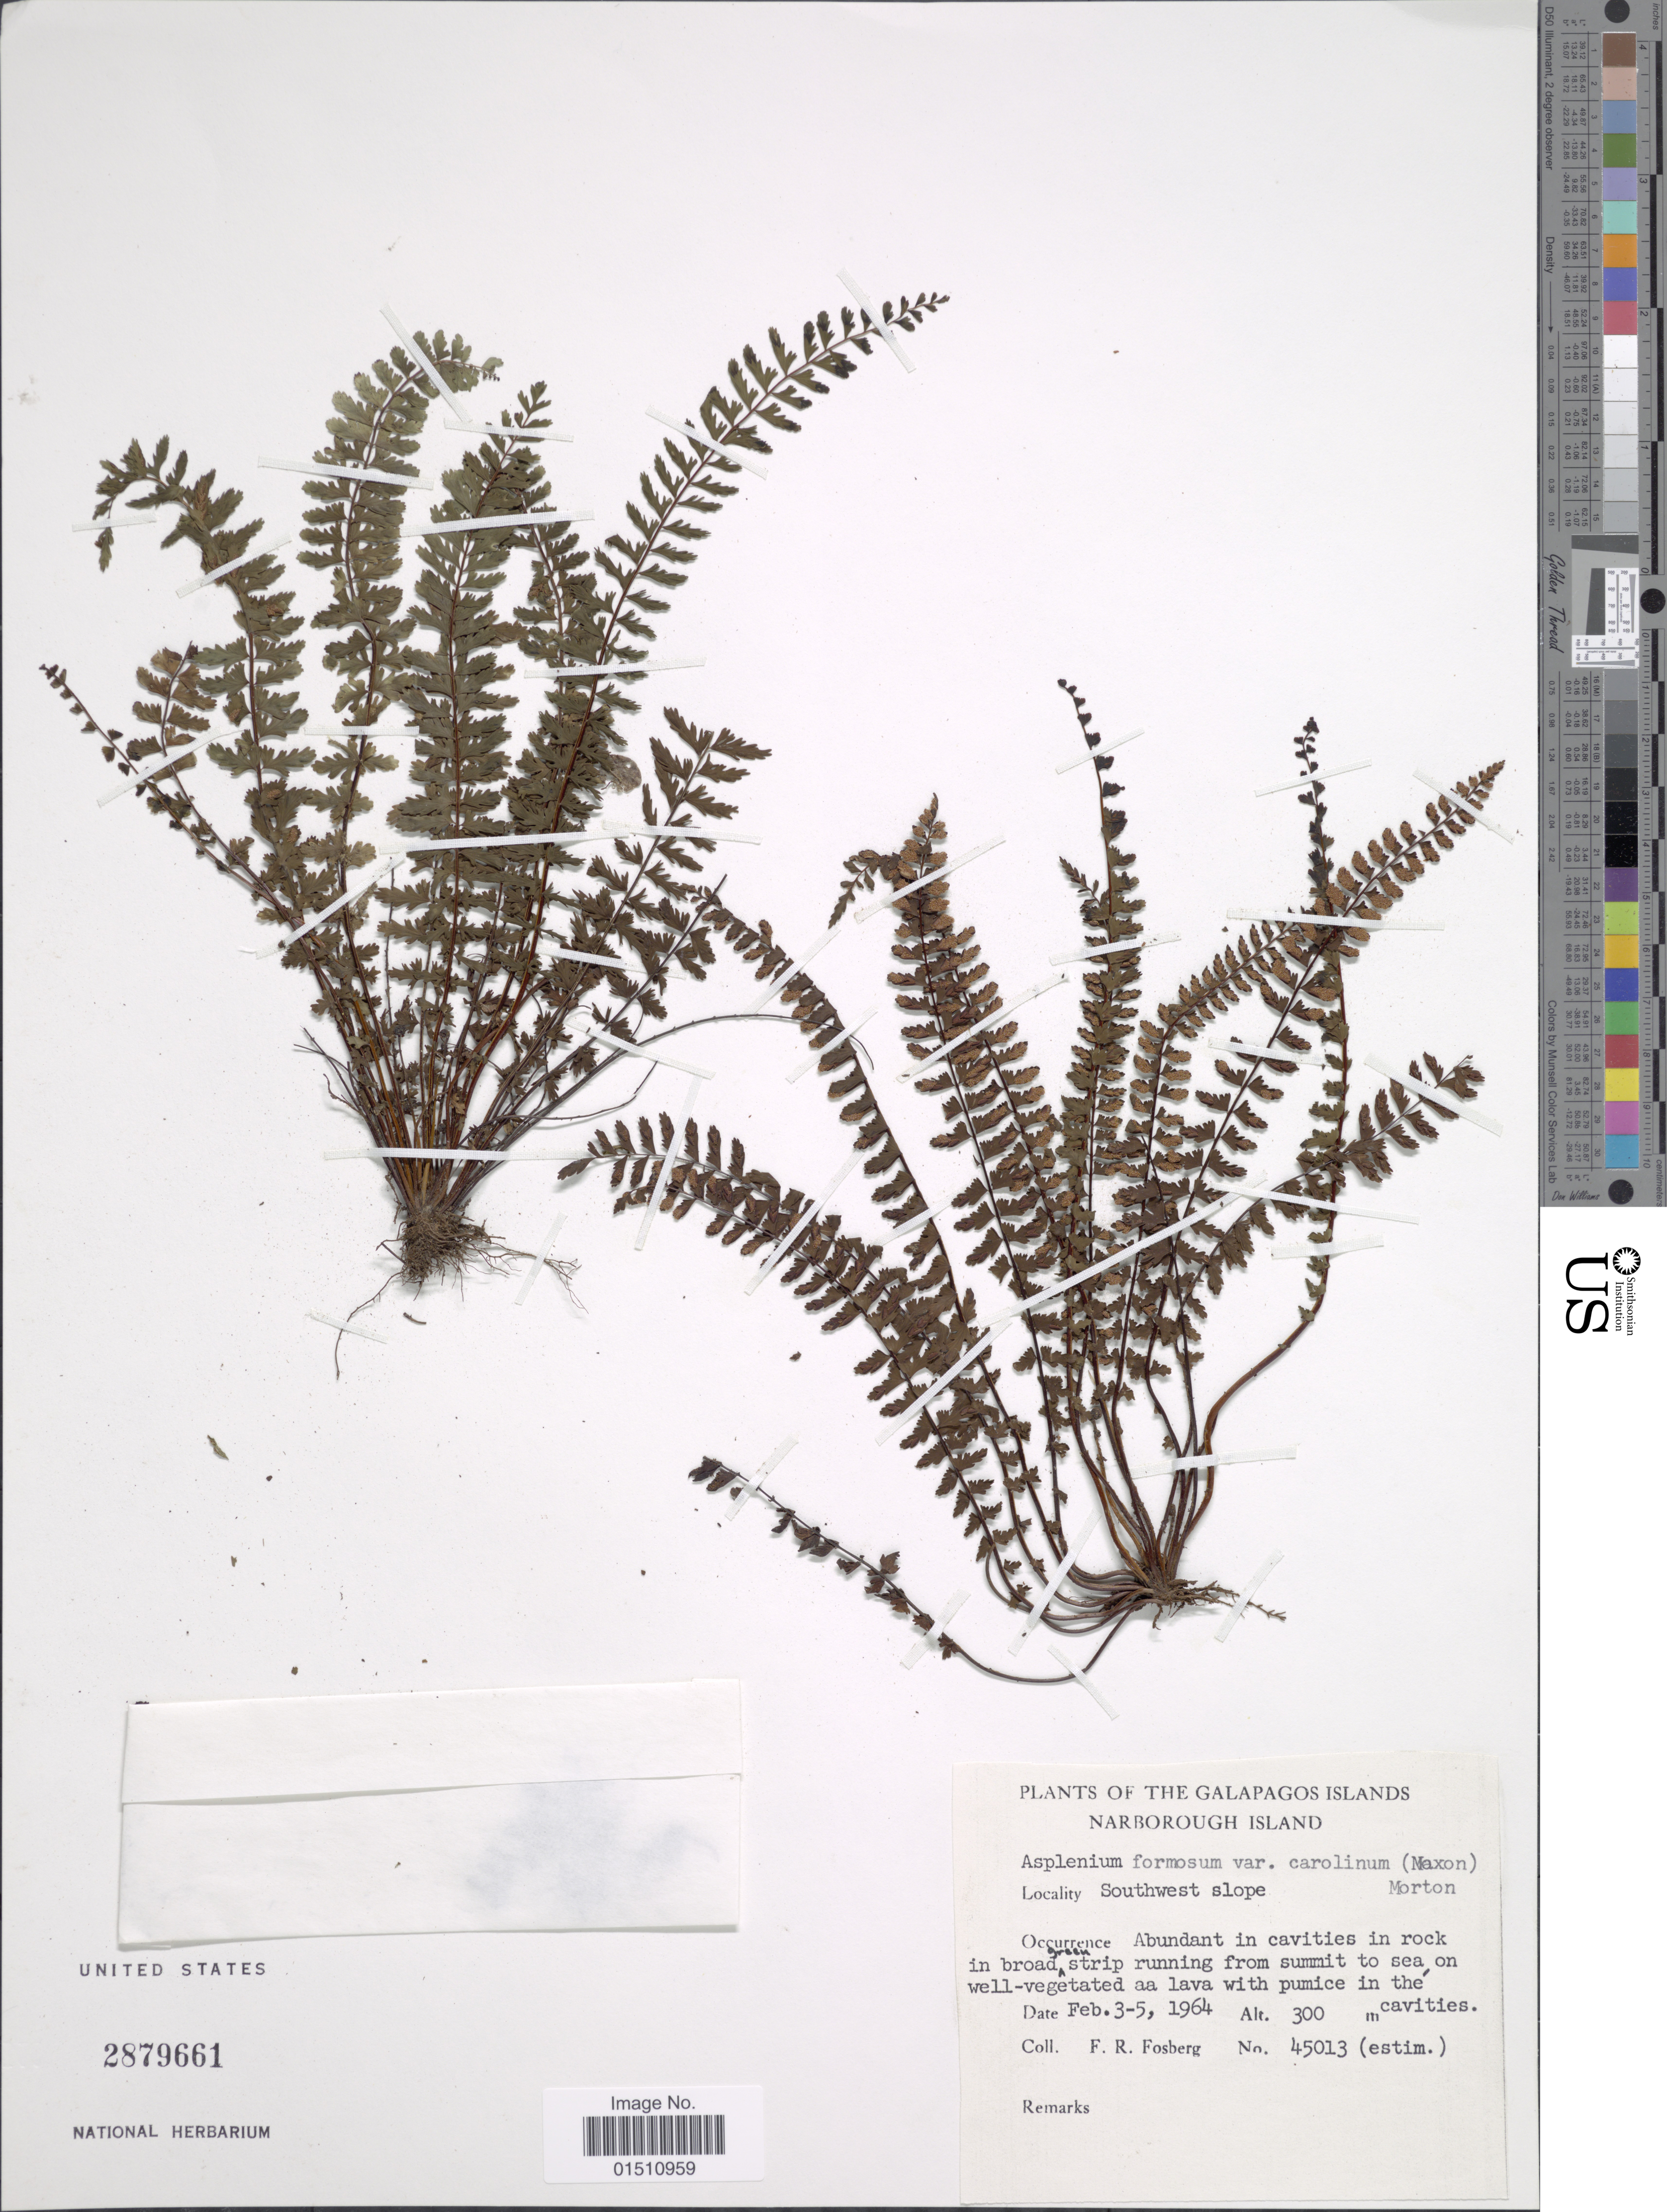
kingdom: Plantae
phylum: Tracheophyta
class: Polypodiopsida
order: Polypodiales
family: Aspleniaceae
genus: Asplenium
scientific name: Asplenium formosum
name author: Willd.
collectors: F. R. Fosberg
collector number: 45013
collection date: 1964-02-03/1964-02-05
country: Ecuador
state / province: Colón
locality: Galapagos Islands. Narborough Island, Southwest slope.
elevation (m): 300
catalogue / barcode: US 2879661